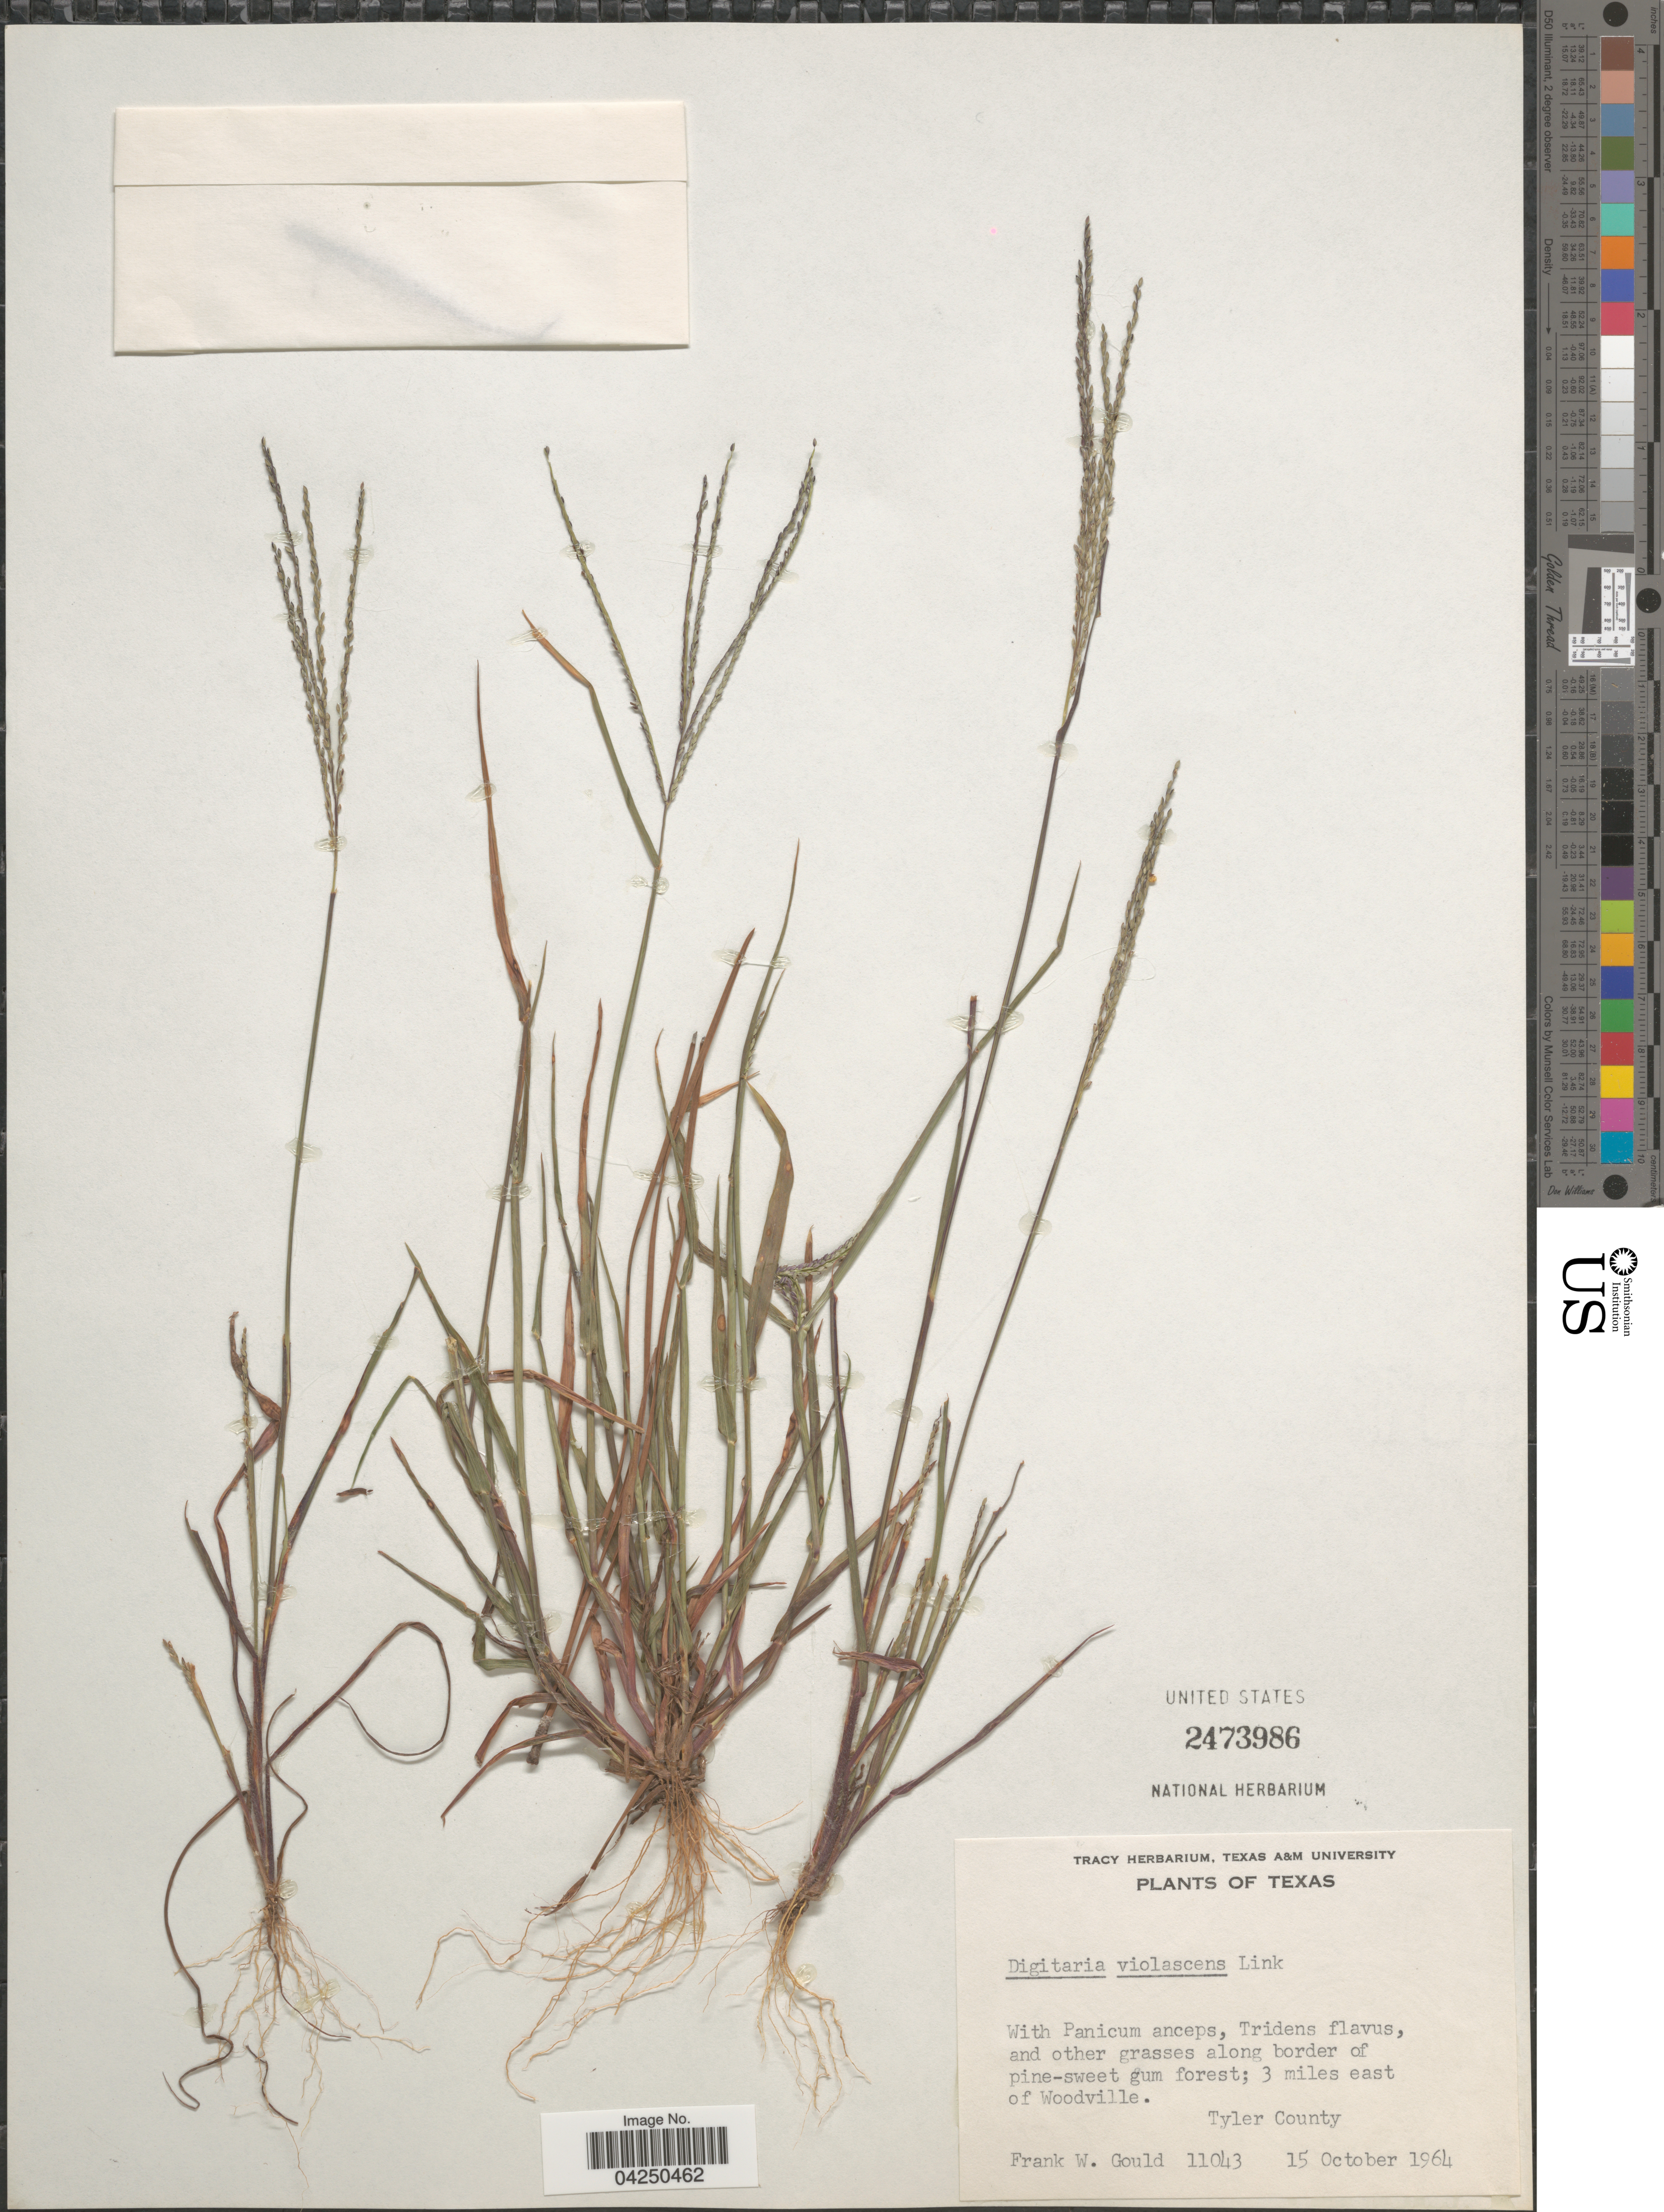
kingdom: Plantae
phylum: Tracheophyta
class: Liliopsida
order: Poales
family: Poaceae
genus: Digitaria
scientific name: Digitaria violascens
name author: Link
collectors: F. W. Gould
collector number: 11043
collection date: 1964-10-15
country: United States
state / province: Texas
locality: Along border of pine-sweet gum forest; 3 miles east of Woodville. Tyler County.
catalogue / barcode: US 2473986